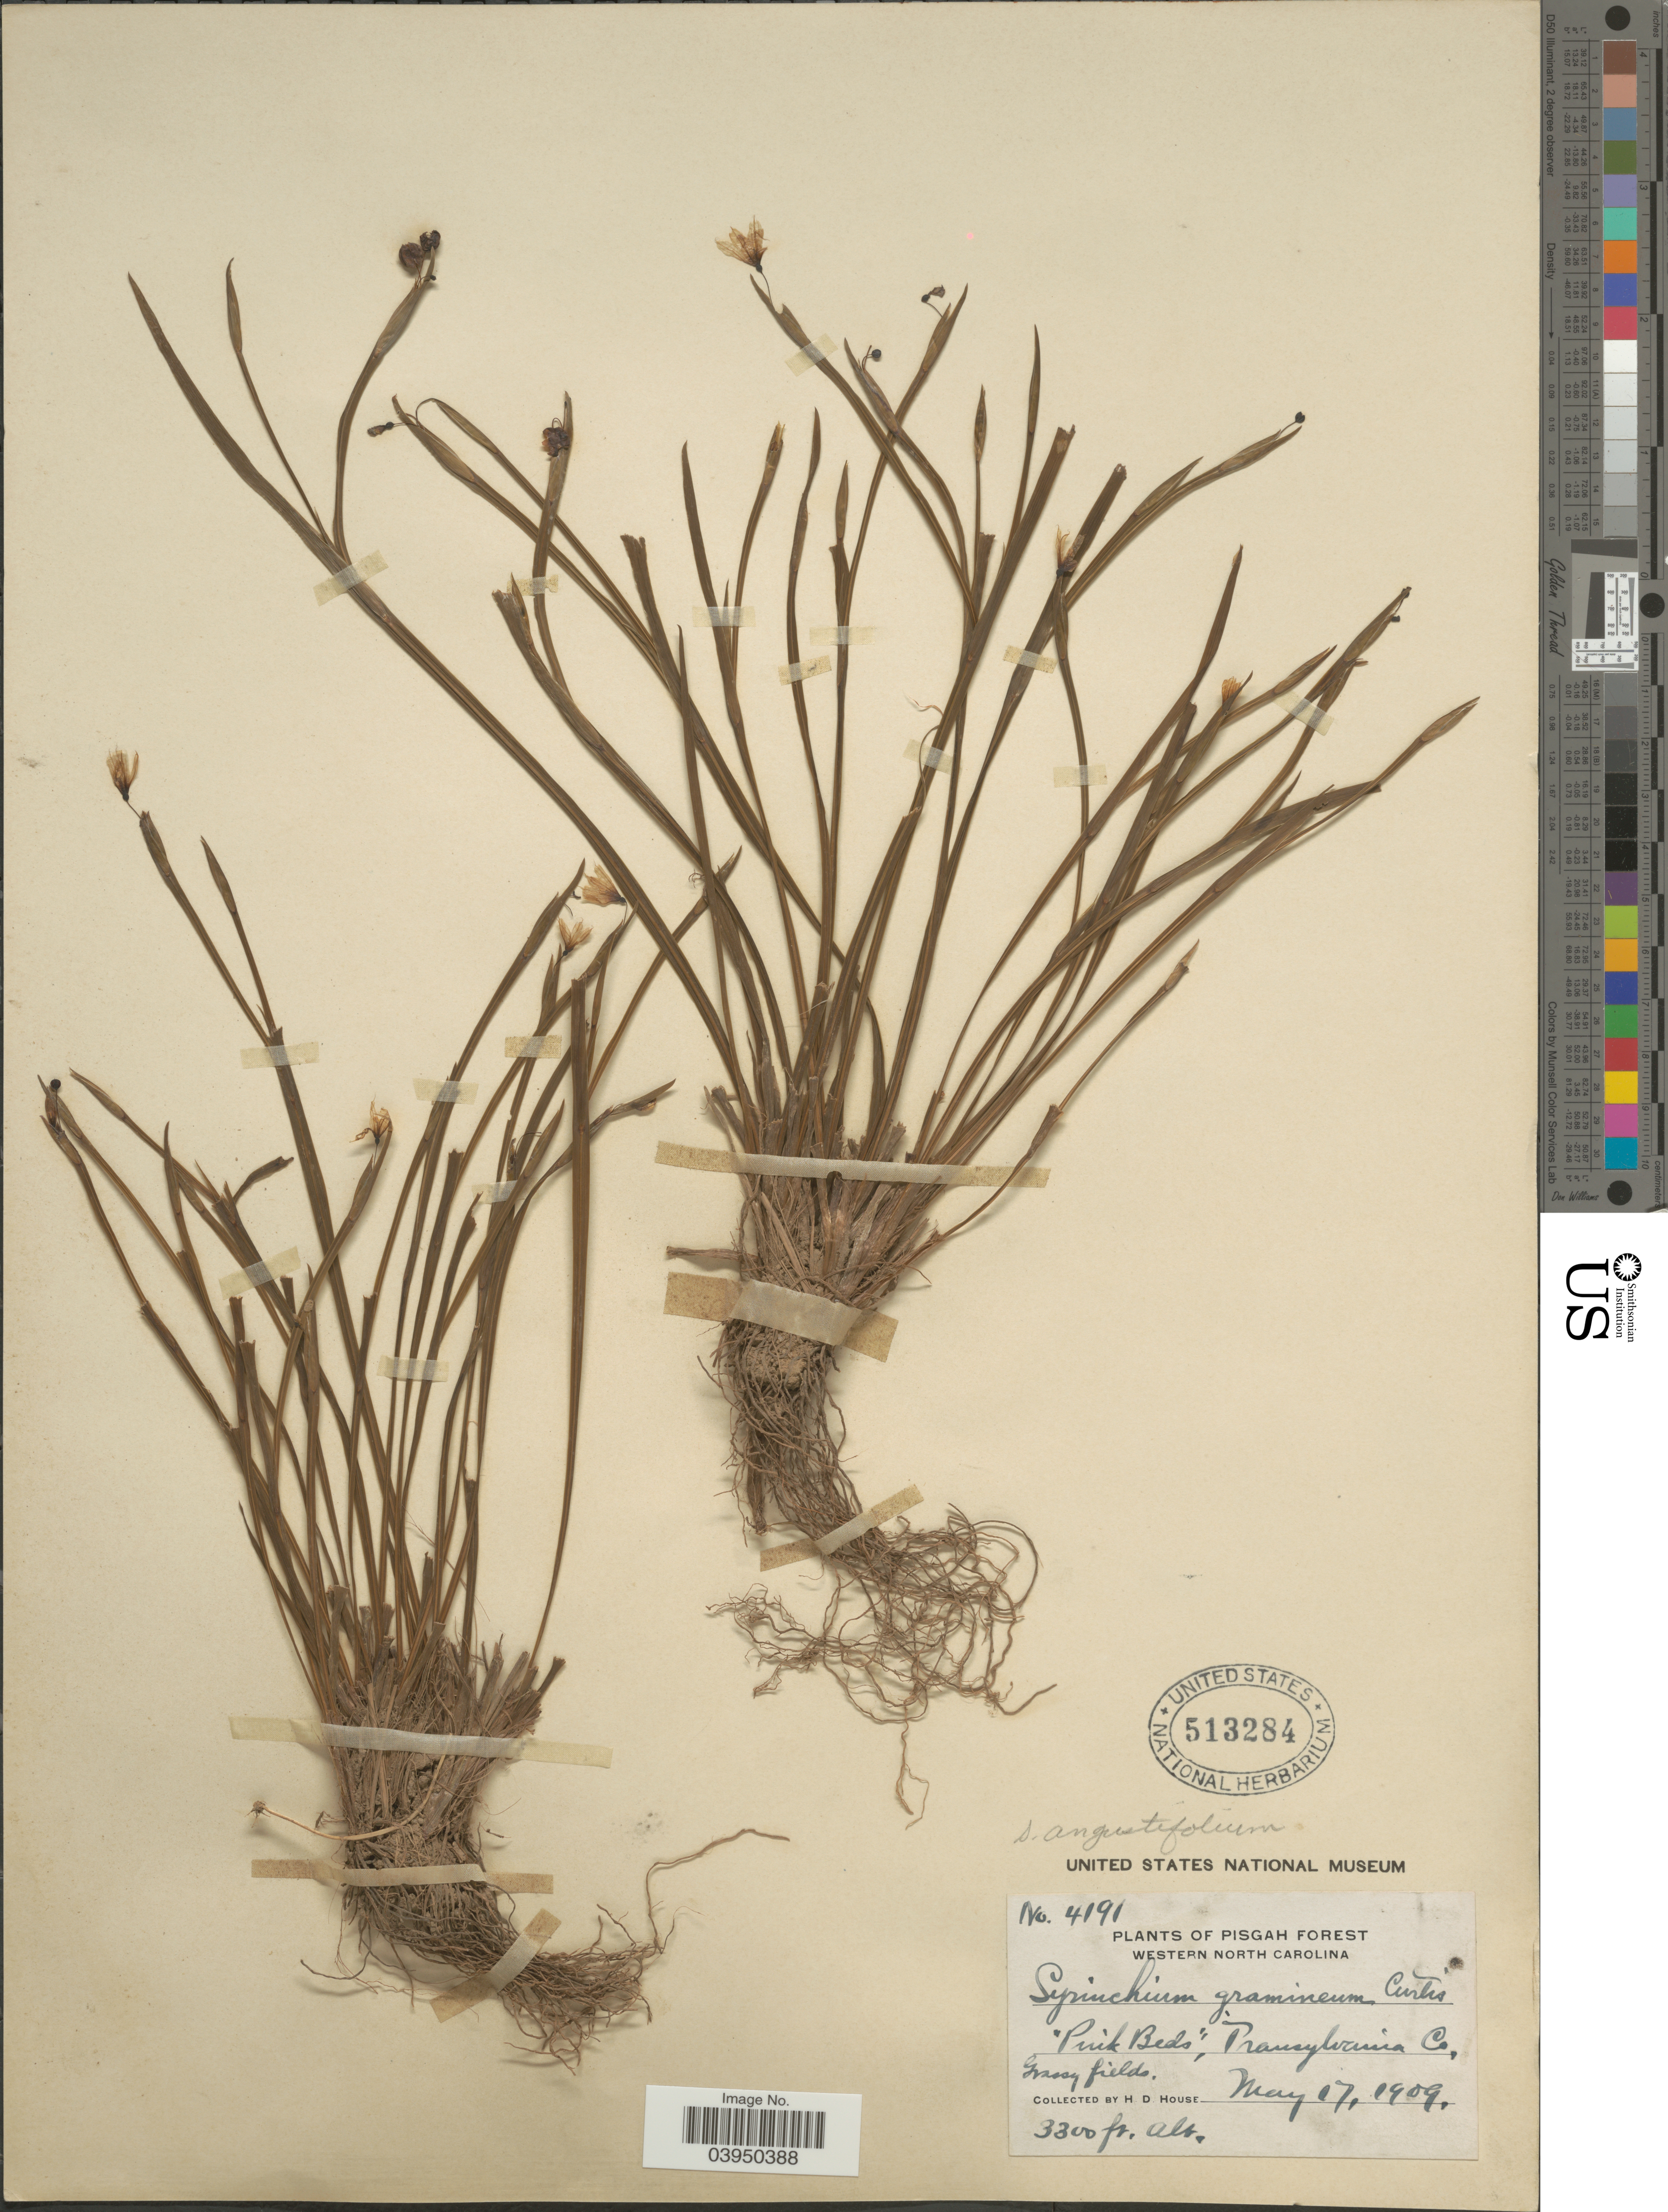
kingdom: Plantae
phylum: Tracheophyta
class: Liliopsida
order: Asparagales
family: Iridaceae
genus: Sisyrinchium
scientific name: Sisyrinchium angustifolium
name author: Mill.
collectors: H. D. House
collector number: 4191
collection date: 1909-05-17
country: United States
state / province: North Carolina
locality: Pisgah Forest. Western North Carolina. Transylvania Co.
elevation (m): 1006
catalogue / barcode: US 513284